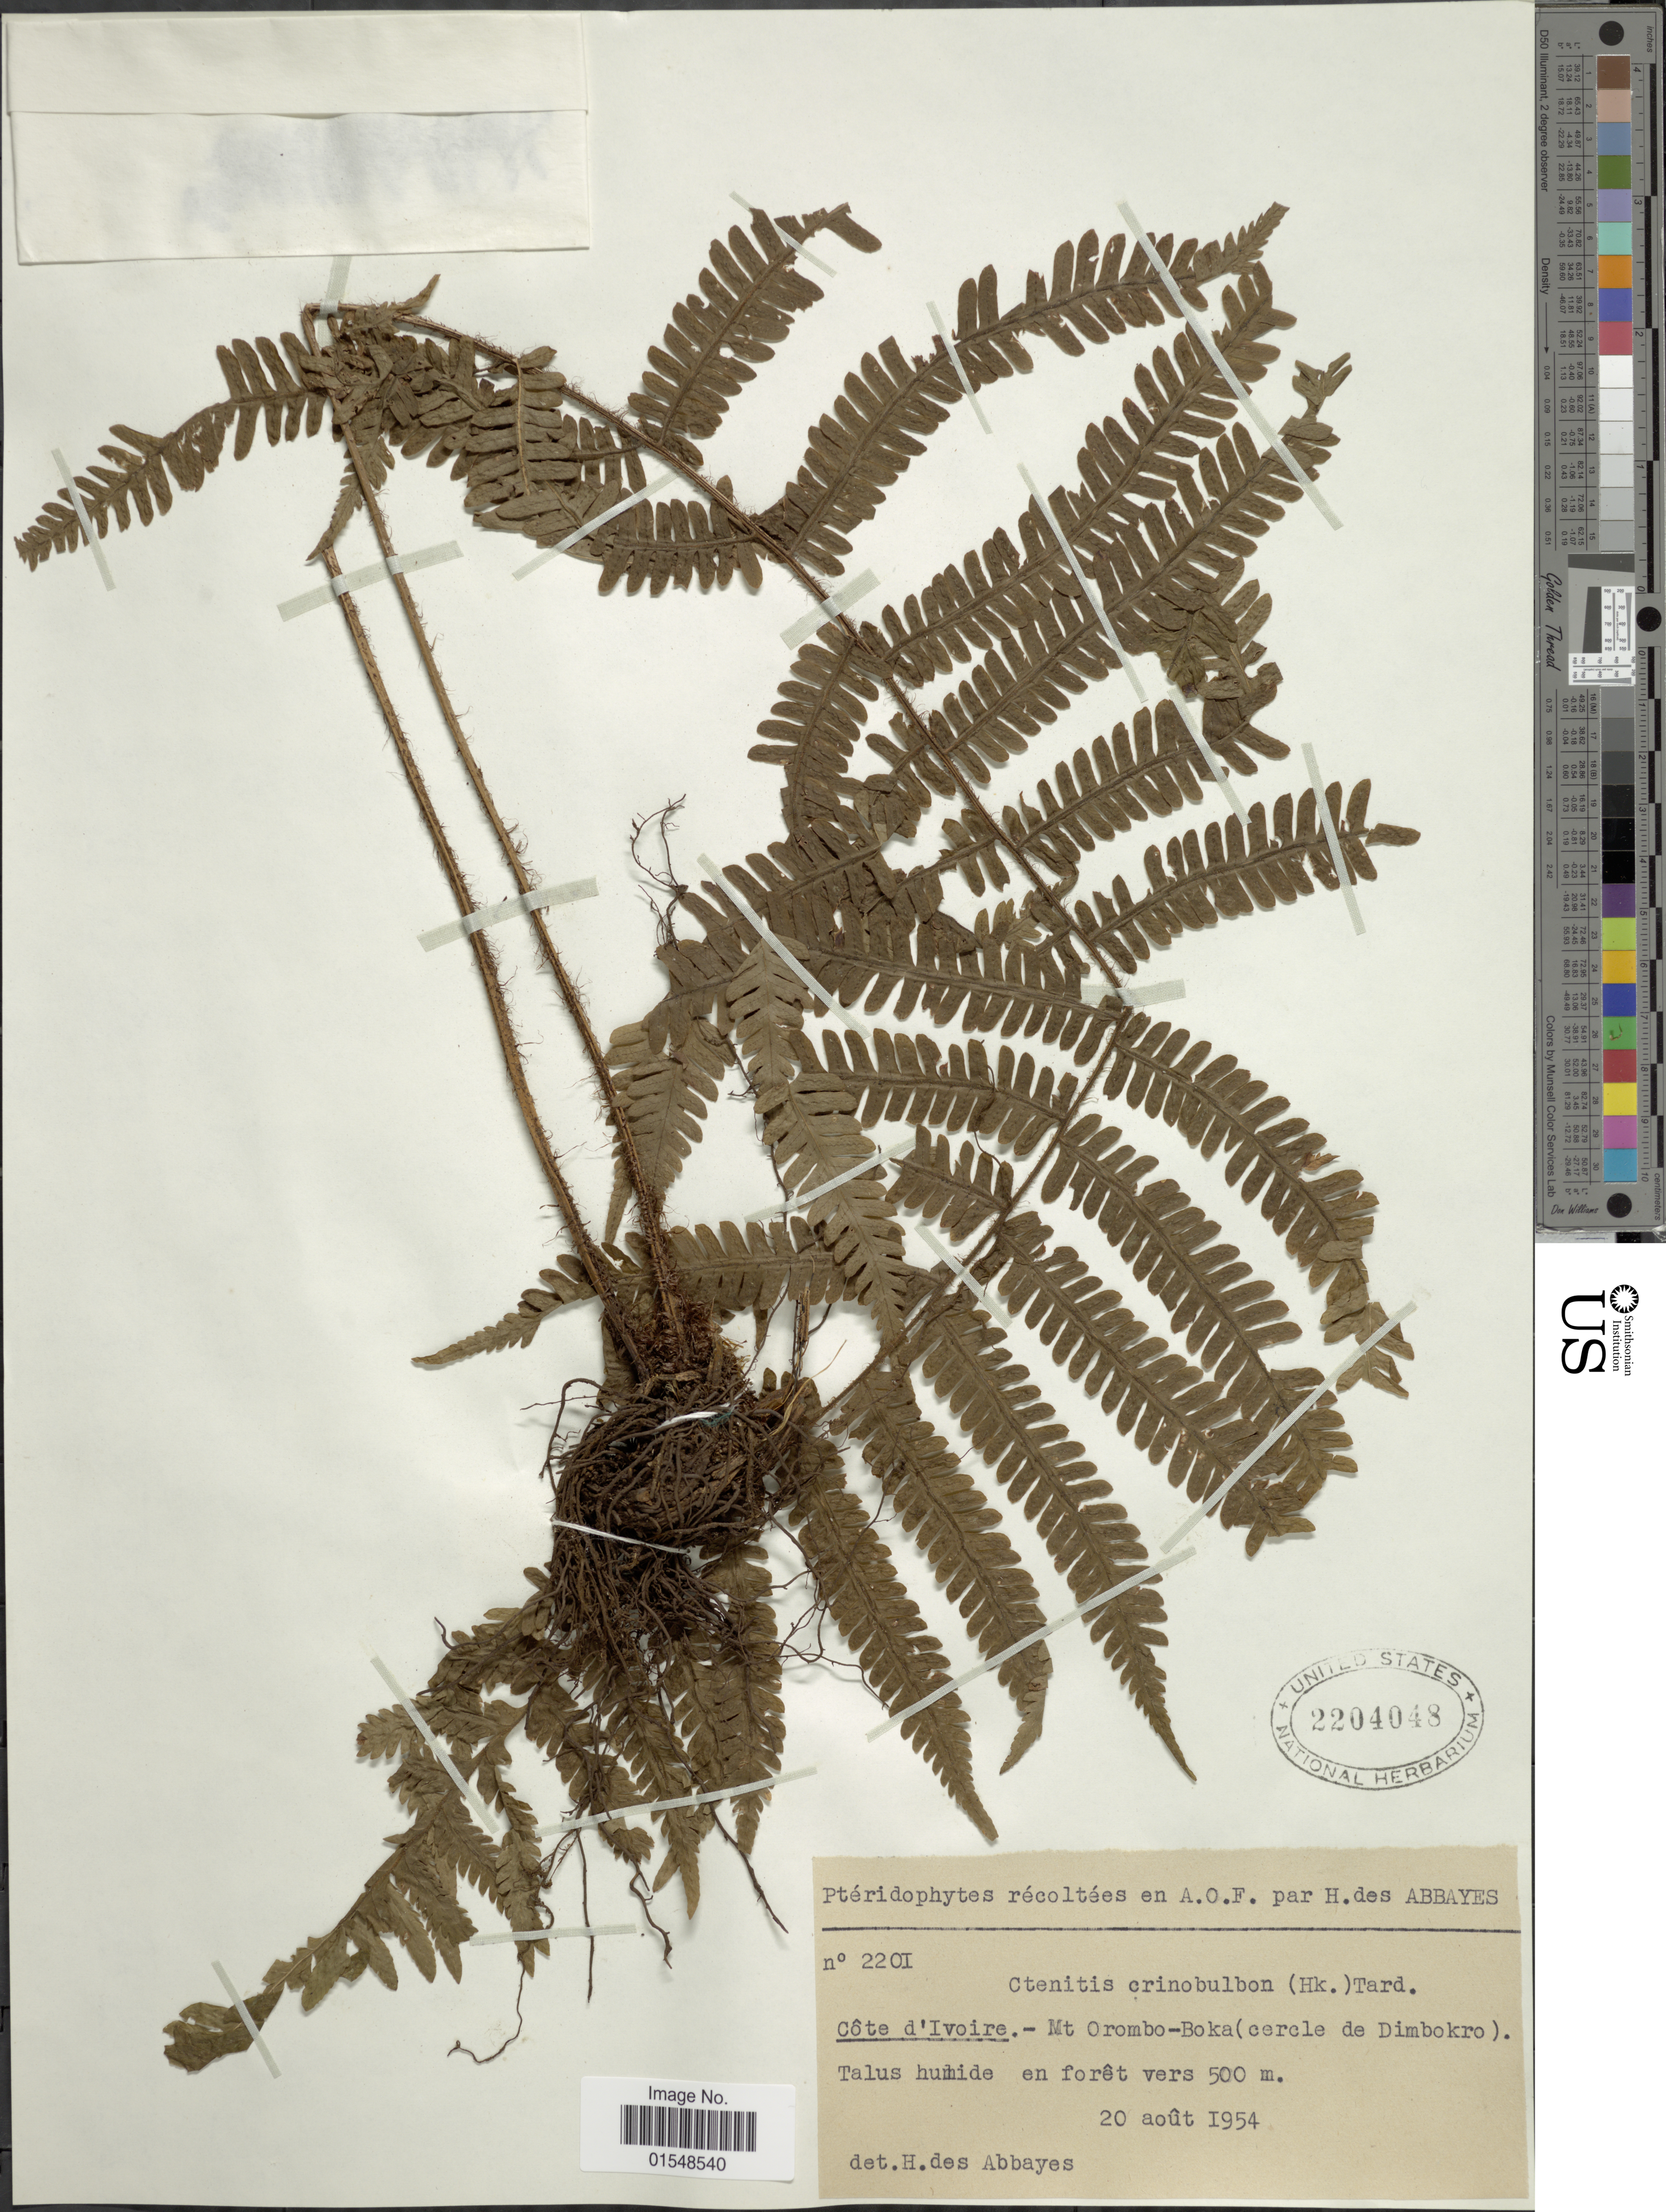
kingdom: Plantae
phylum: Tracheophyta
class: Polypodiopsida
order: Polypodiales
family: Dryopteridaceae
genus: Ctenitis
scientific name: Ctenitis cirrhosa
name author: (Schumach.) Ching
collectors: H. R. Abbayes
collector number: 2201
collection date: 1954-08-20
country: Ivory Coast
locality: Côte d'Ivoire- Mt Orombo- Boka (cercle de Dimbokro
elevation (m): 500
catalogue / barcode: US 2204048